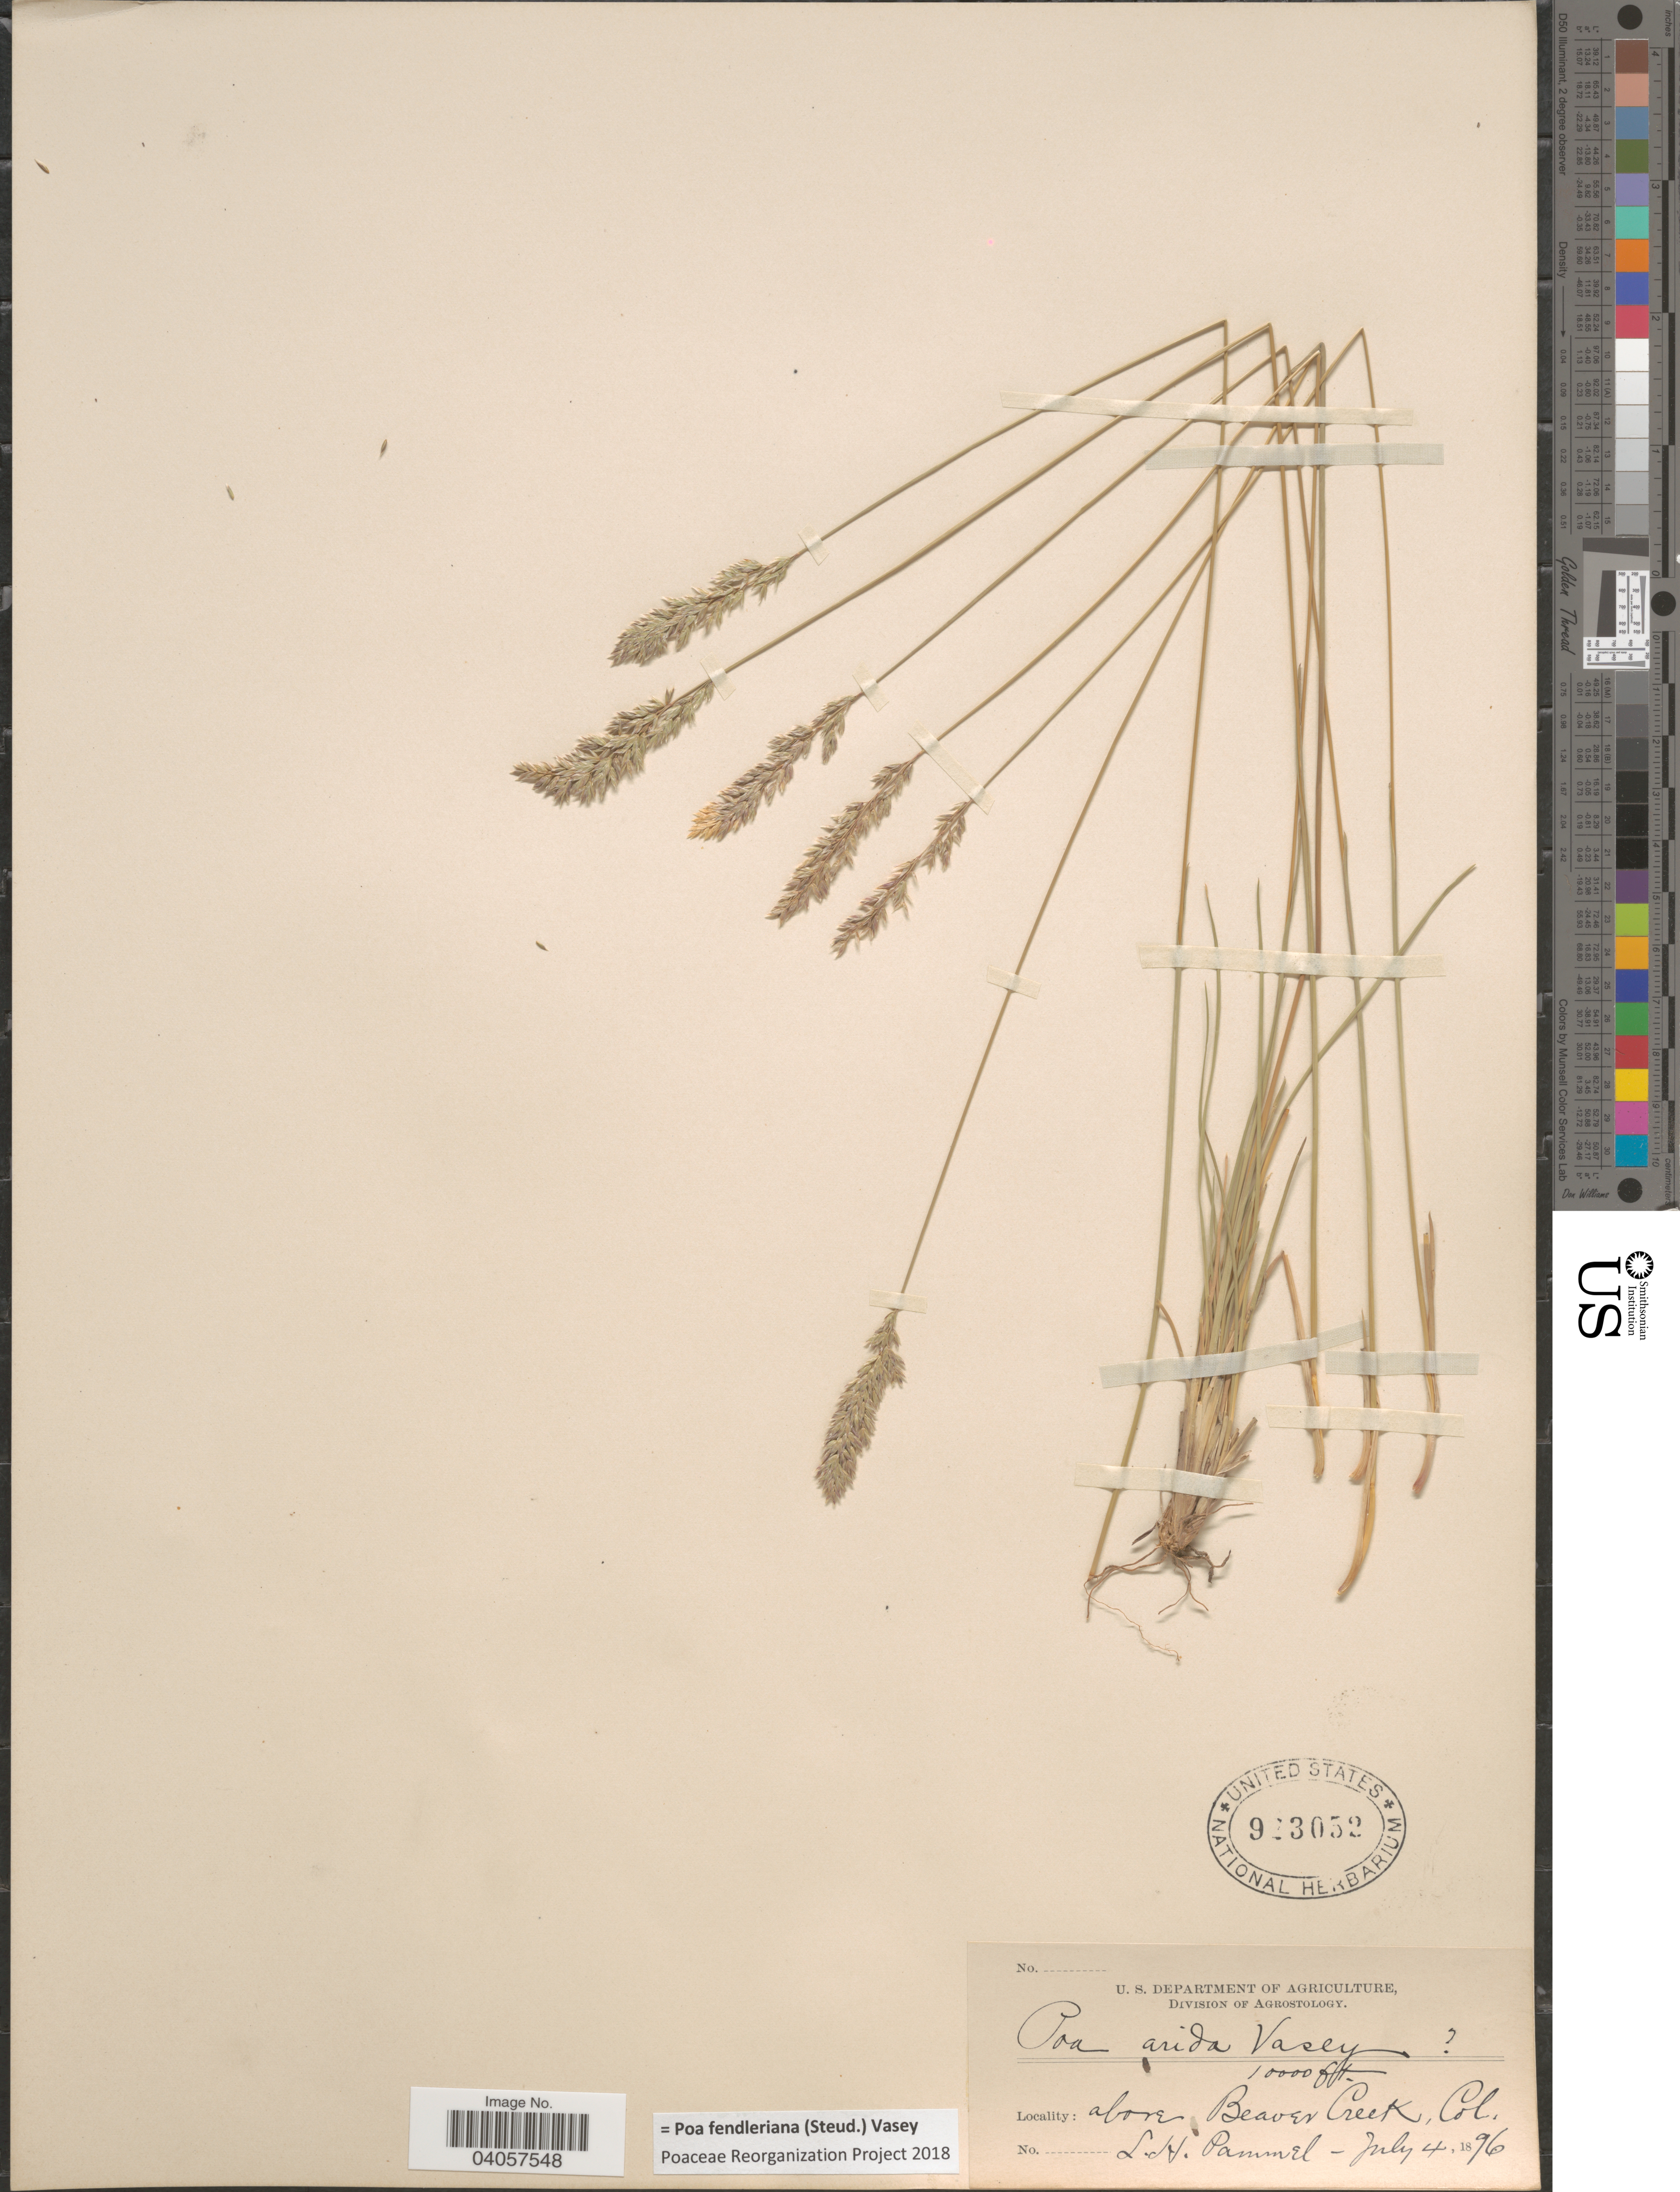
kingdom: Plantae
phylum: Tracheophyta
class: Liliopsida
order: Poales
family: Poaceae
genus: Poa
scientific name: Poa fendleriana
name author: (Steud.) Vasey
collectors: L. Pammel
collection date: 1896-07-04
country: United States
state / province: Colorado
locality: Above Beaver Creek.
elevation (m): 3048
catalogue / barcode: US 923052